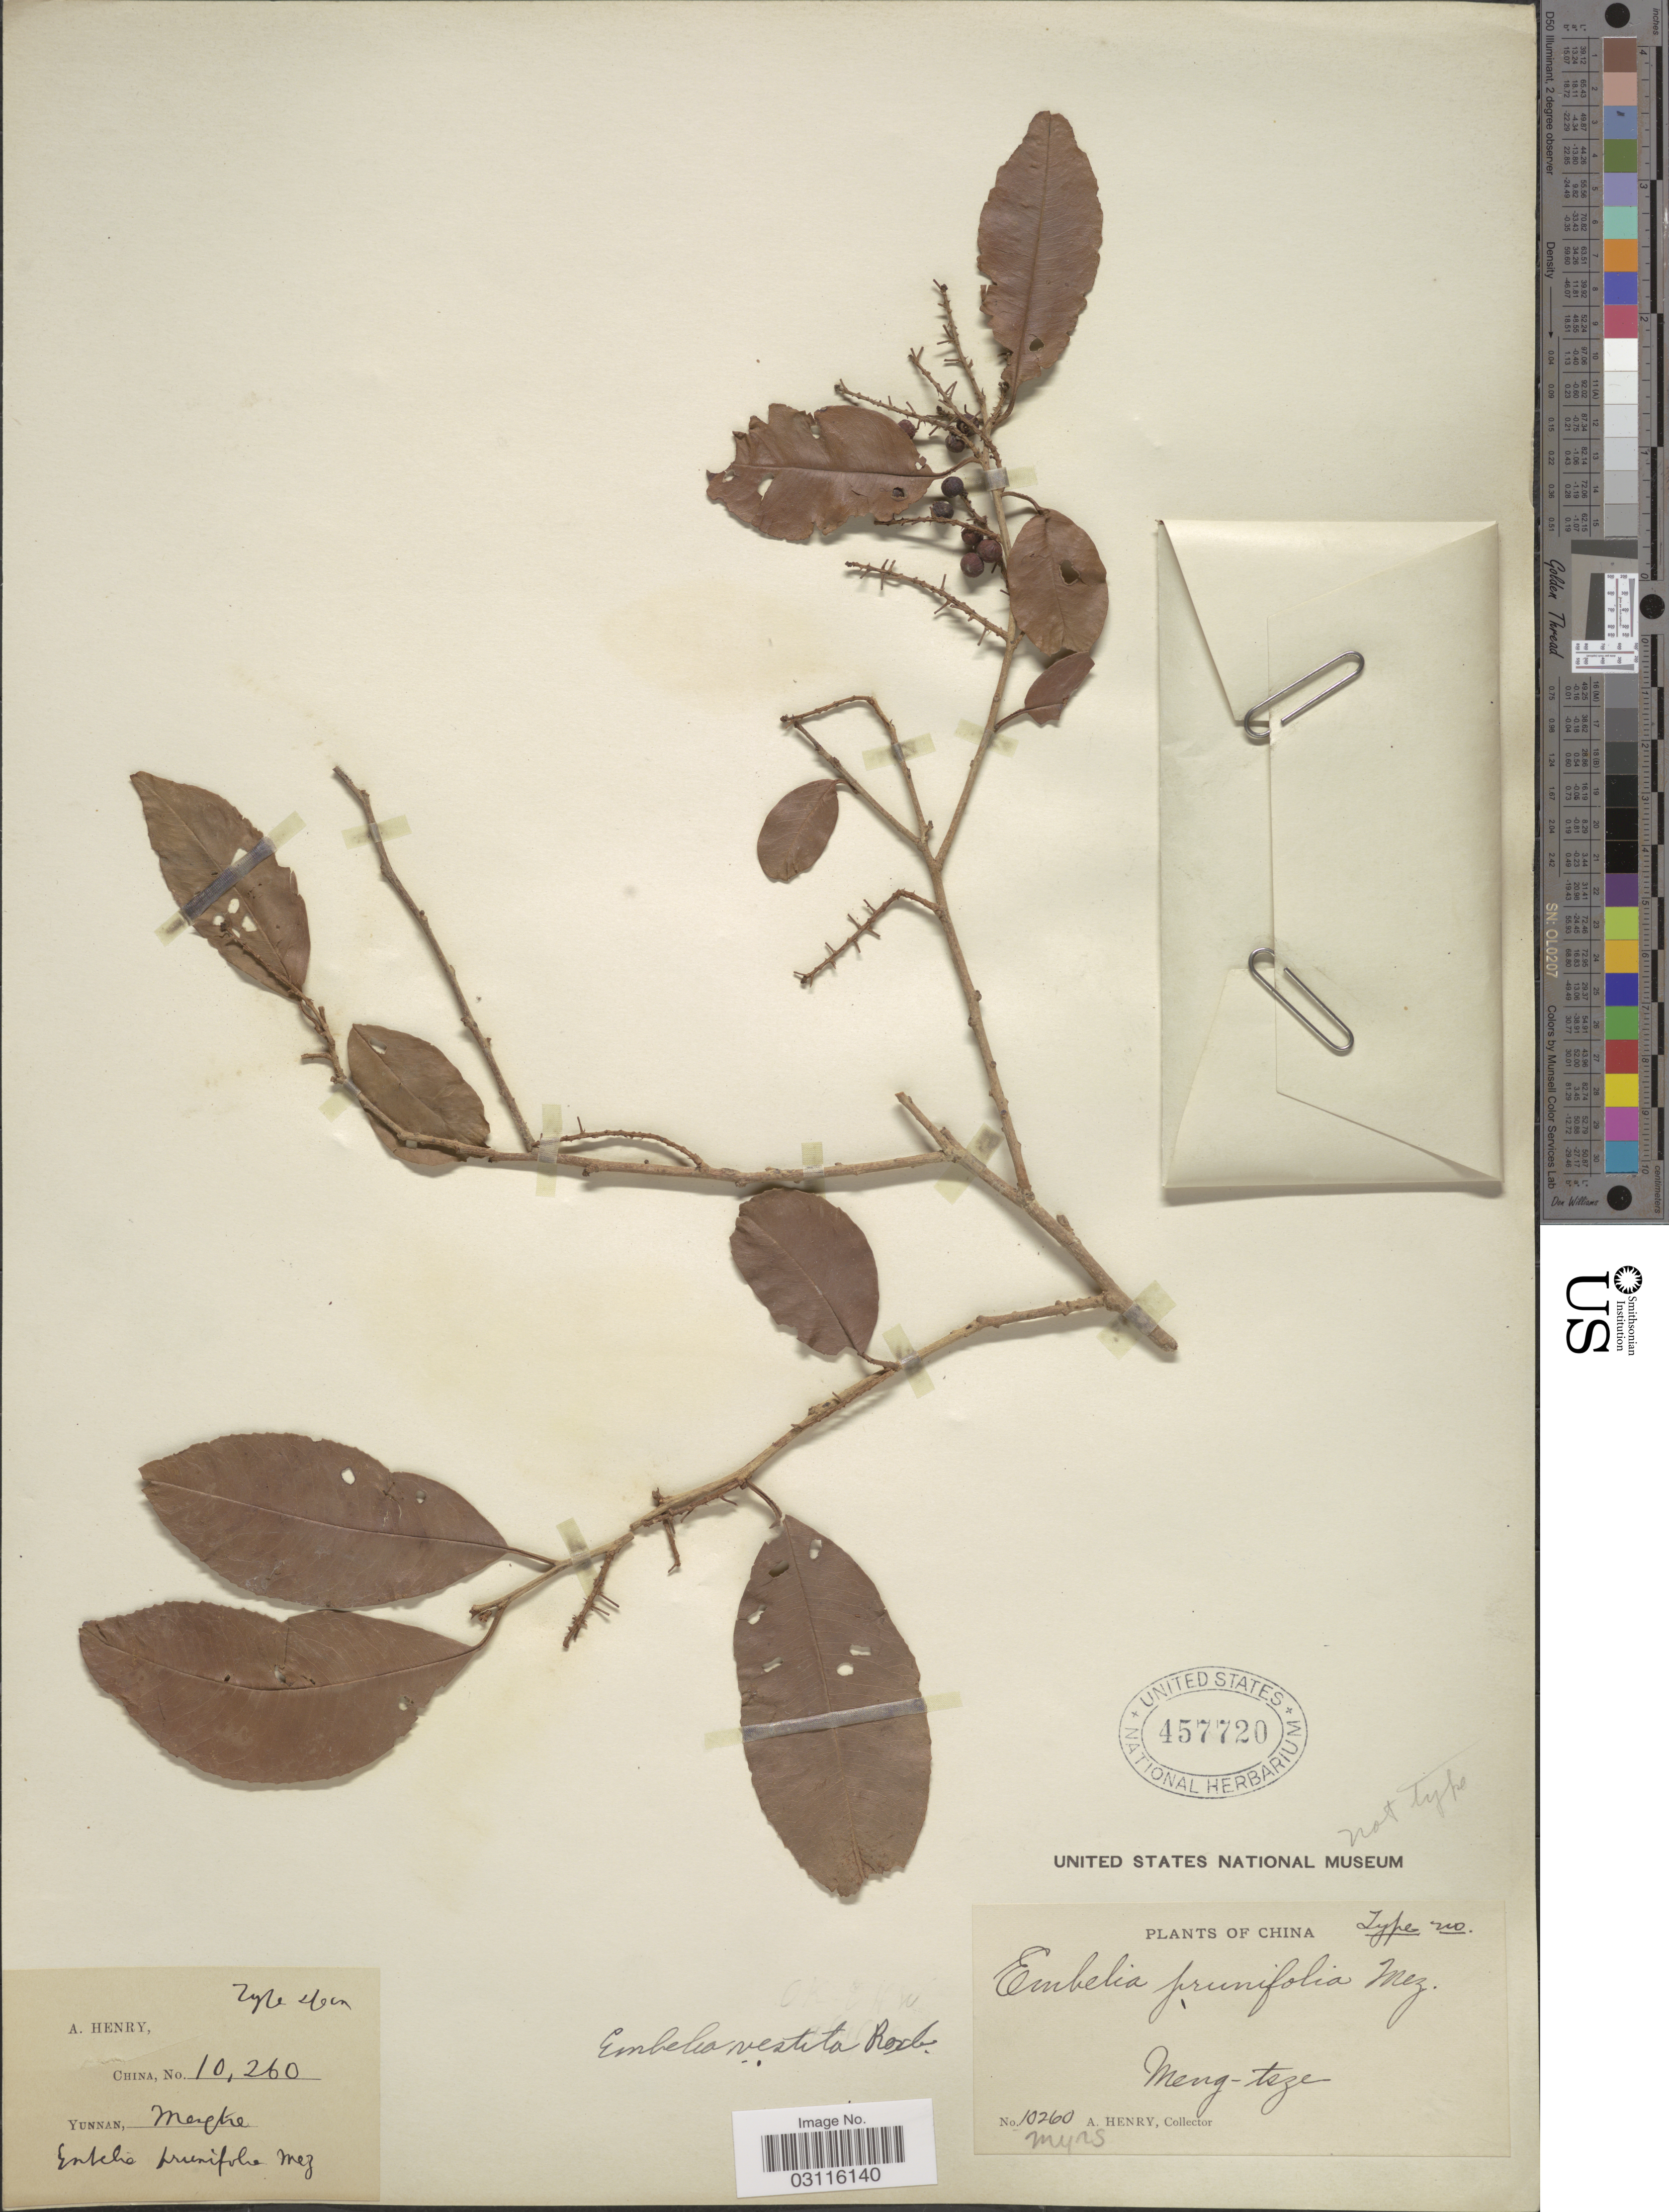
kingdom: Plantae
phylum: Tracheophyta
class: Magnoliopsida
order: Ericales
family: Primulaceae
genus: Embelia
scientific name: Embelia vestita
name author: Roxb.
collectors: A. Henry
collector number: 10260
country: China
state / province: Yunnan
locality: Meng-tsze.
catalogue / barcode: US 457720